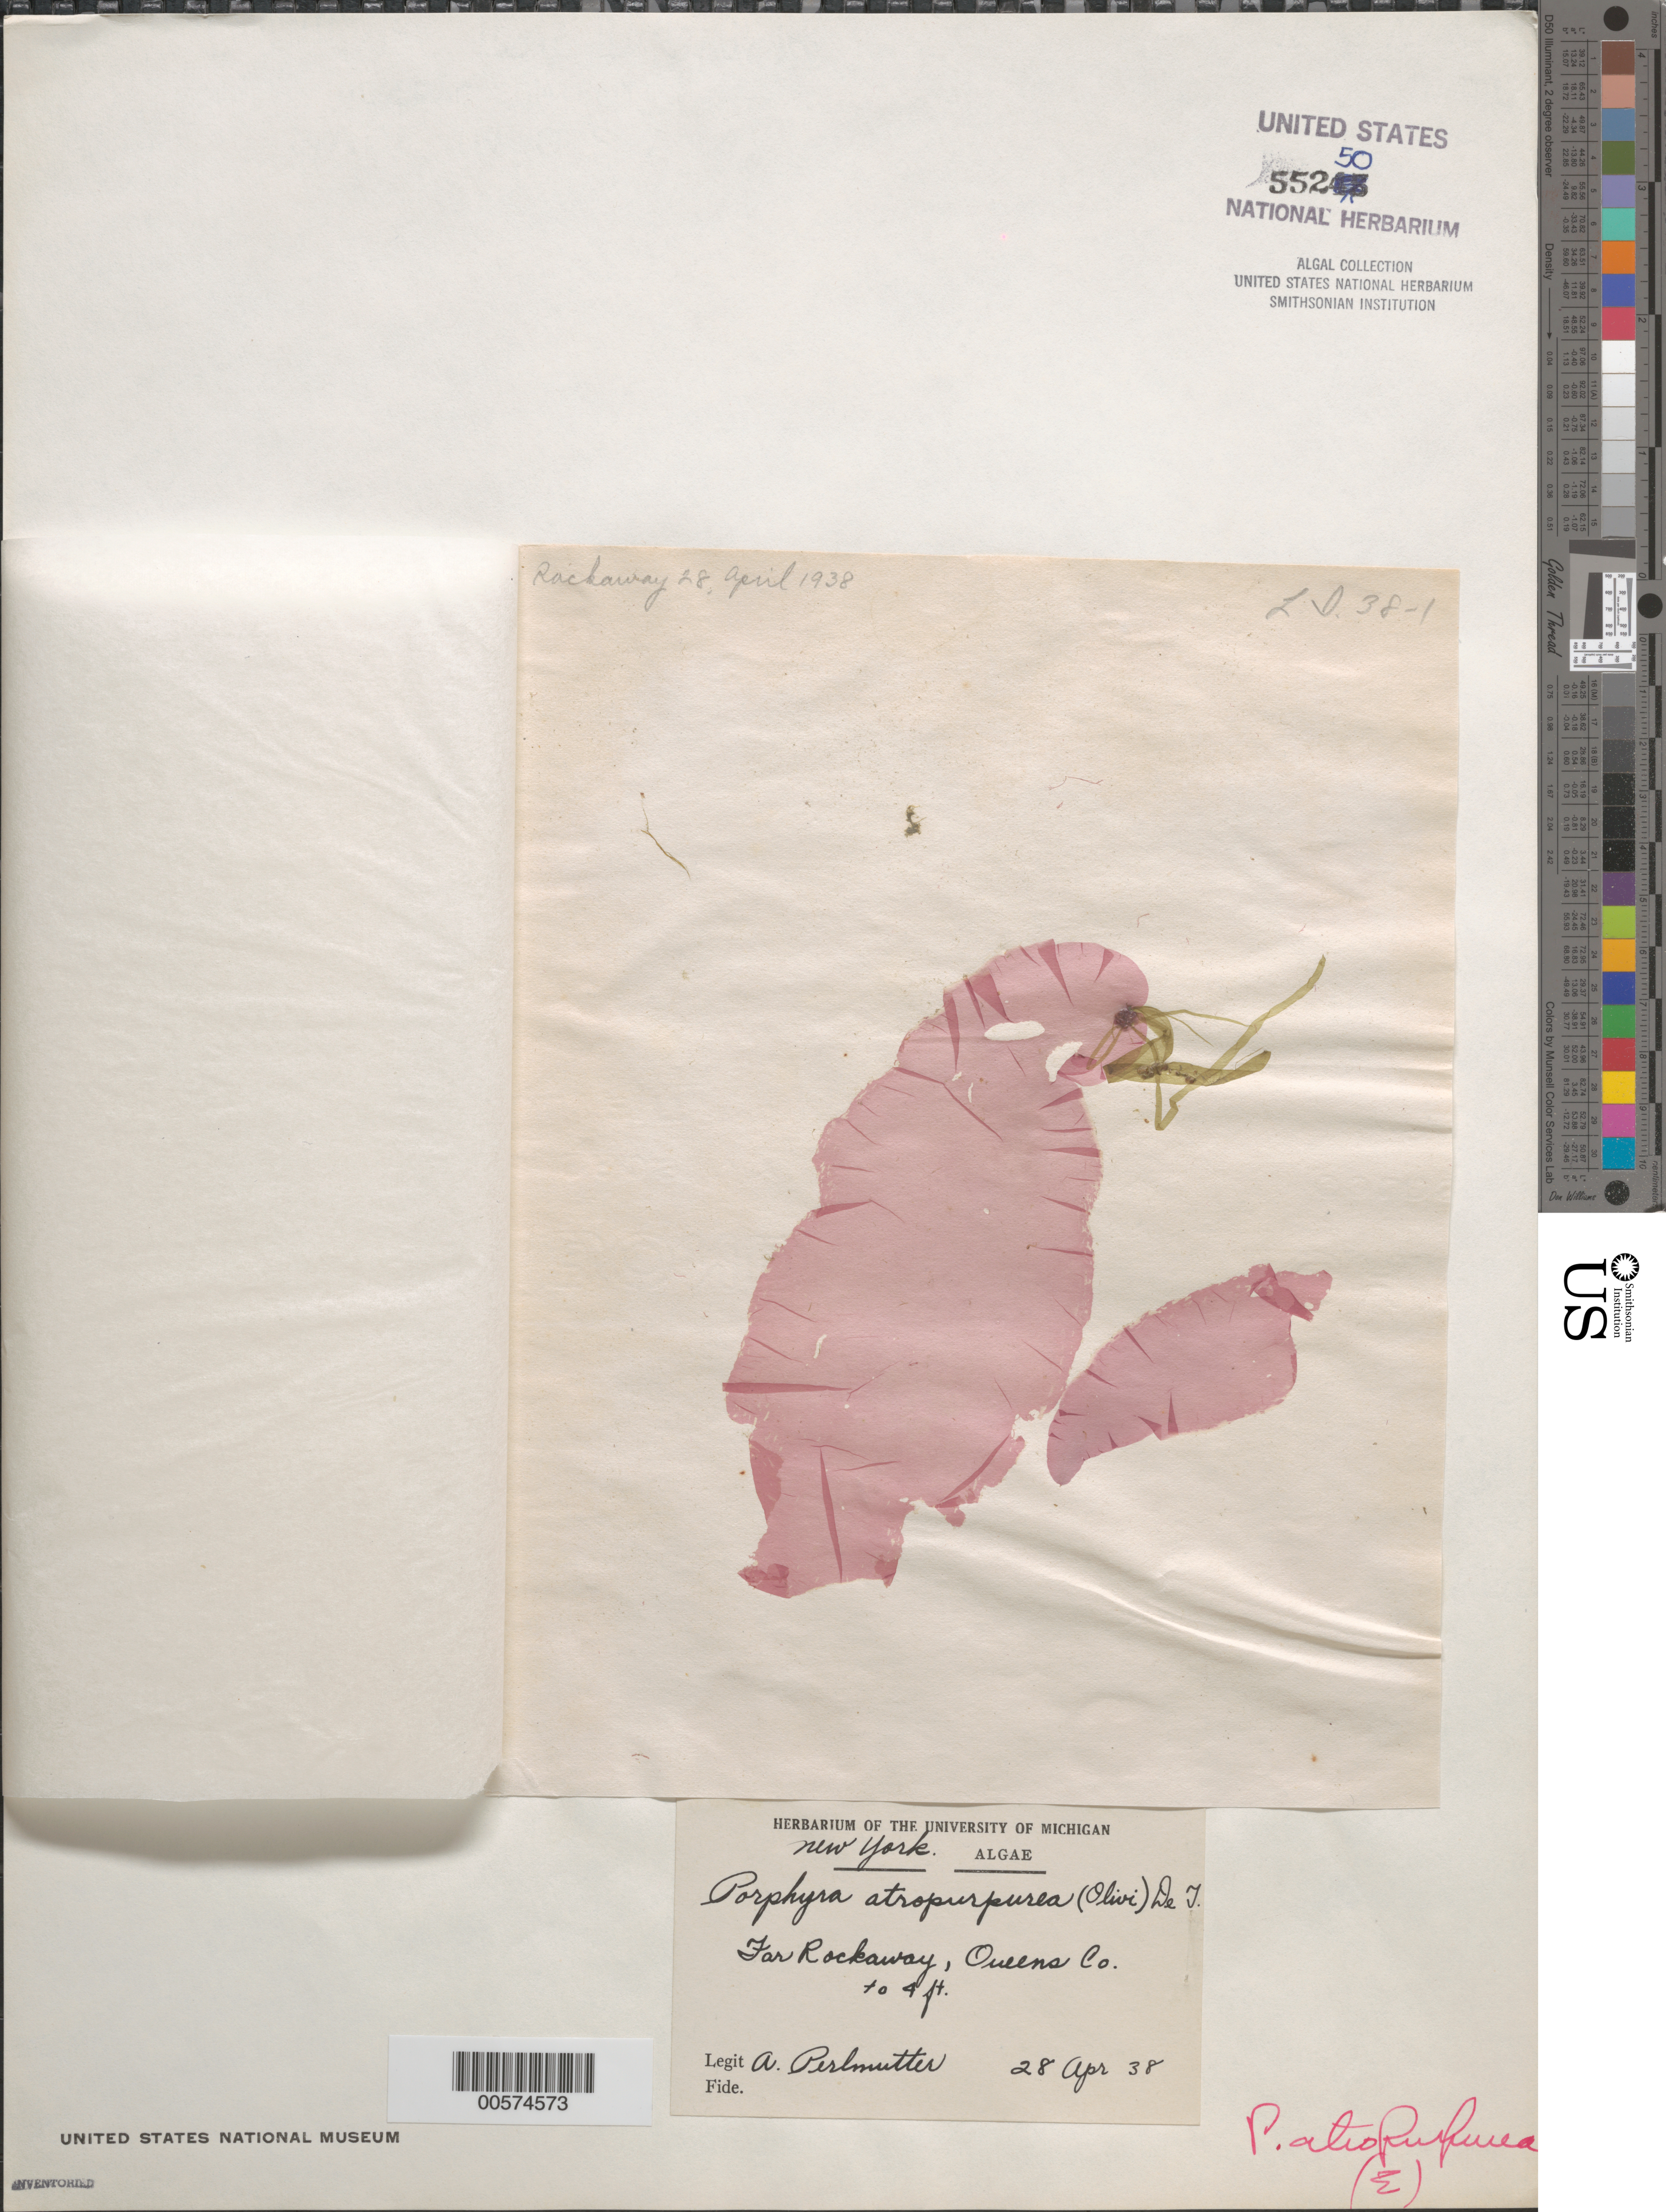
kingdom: Plantae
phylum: Rhodophyta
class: Bangiophyceae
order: Bangiales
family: Bangiaceae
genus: Porphyra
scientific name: Porphyra atropurpurea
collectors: A. Perlmutter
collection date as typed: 28 Apr 1938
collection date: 1938-04-28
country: United States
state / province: New York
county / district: Queens County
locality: Far Rockaway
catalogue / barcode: US 55250